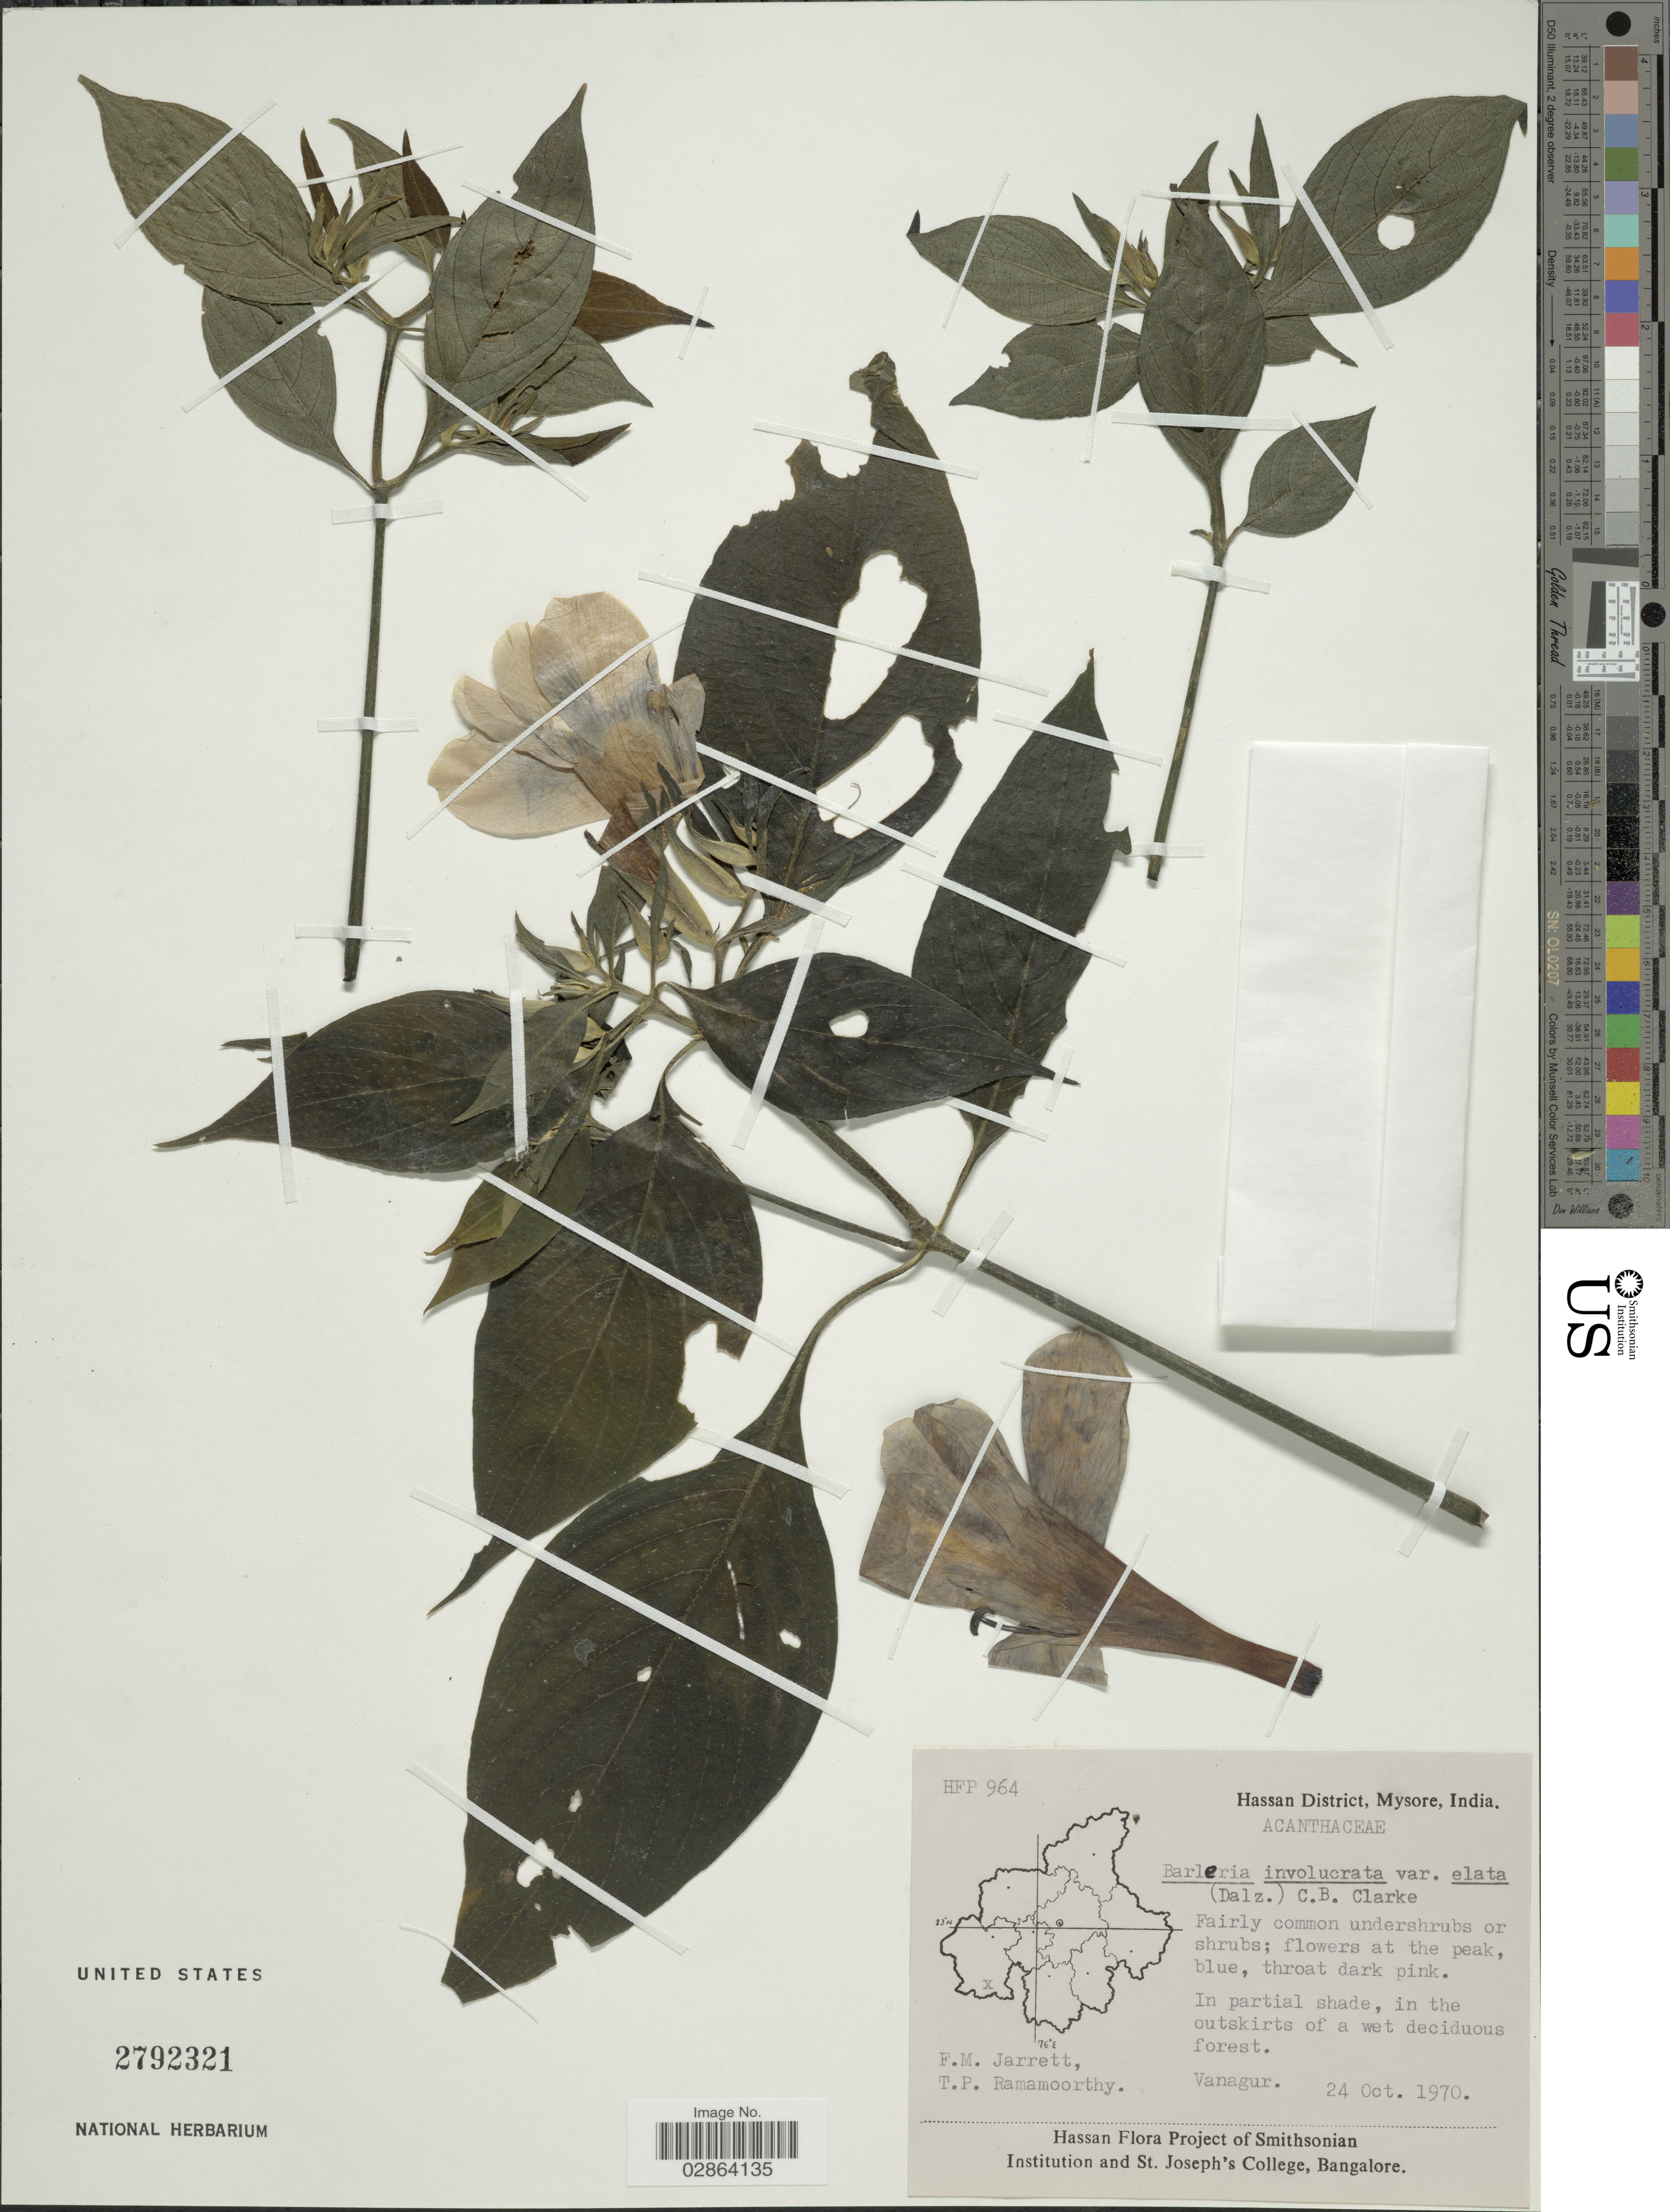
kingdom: Plantae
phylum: Tracheophyta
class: Magnoliopsida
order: Lamiales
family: Acanthaceae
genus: Barleria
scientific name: Barleria involucrata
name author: Nees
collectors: F. M. Jarrett & T. P. Ramamoorthy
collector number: HFP 964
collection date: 1970-10-24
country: India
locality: Hassan District, Mysore, India, Vanagur.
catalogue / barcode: US 2792321